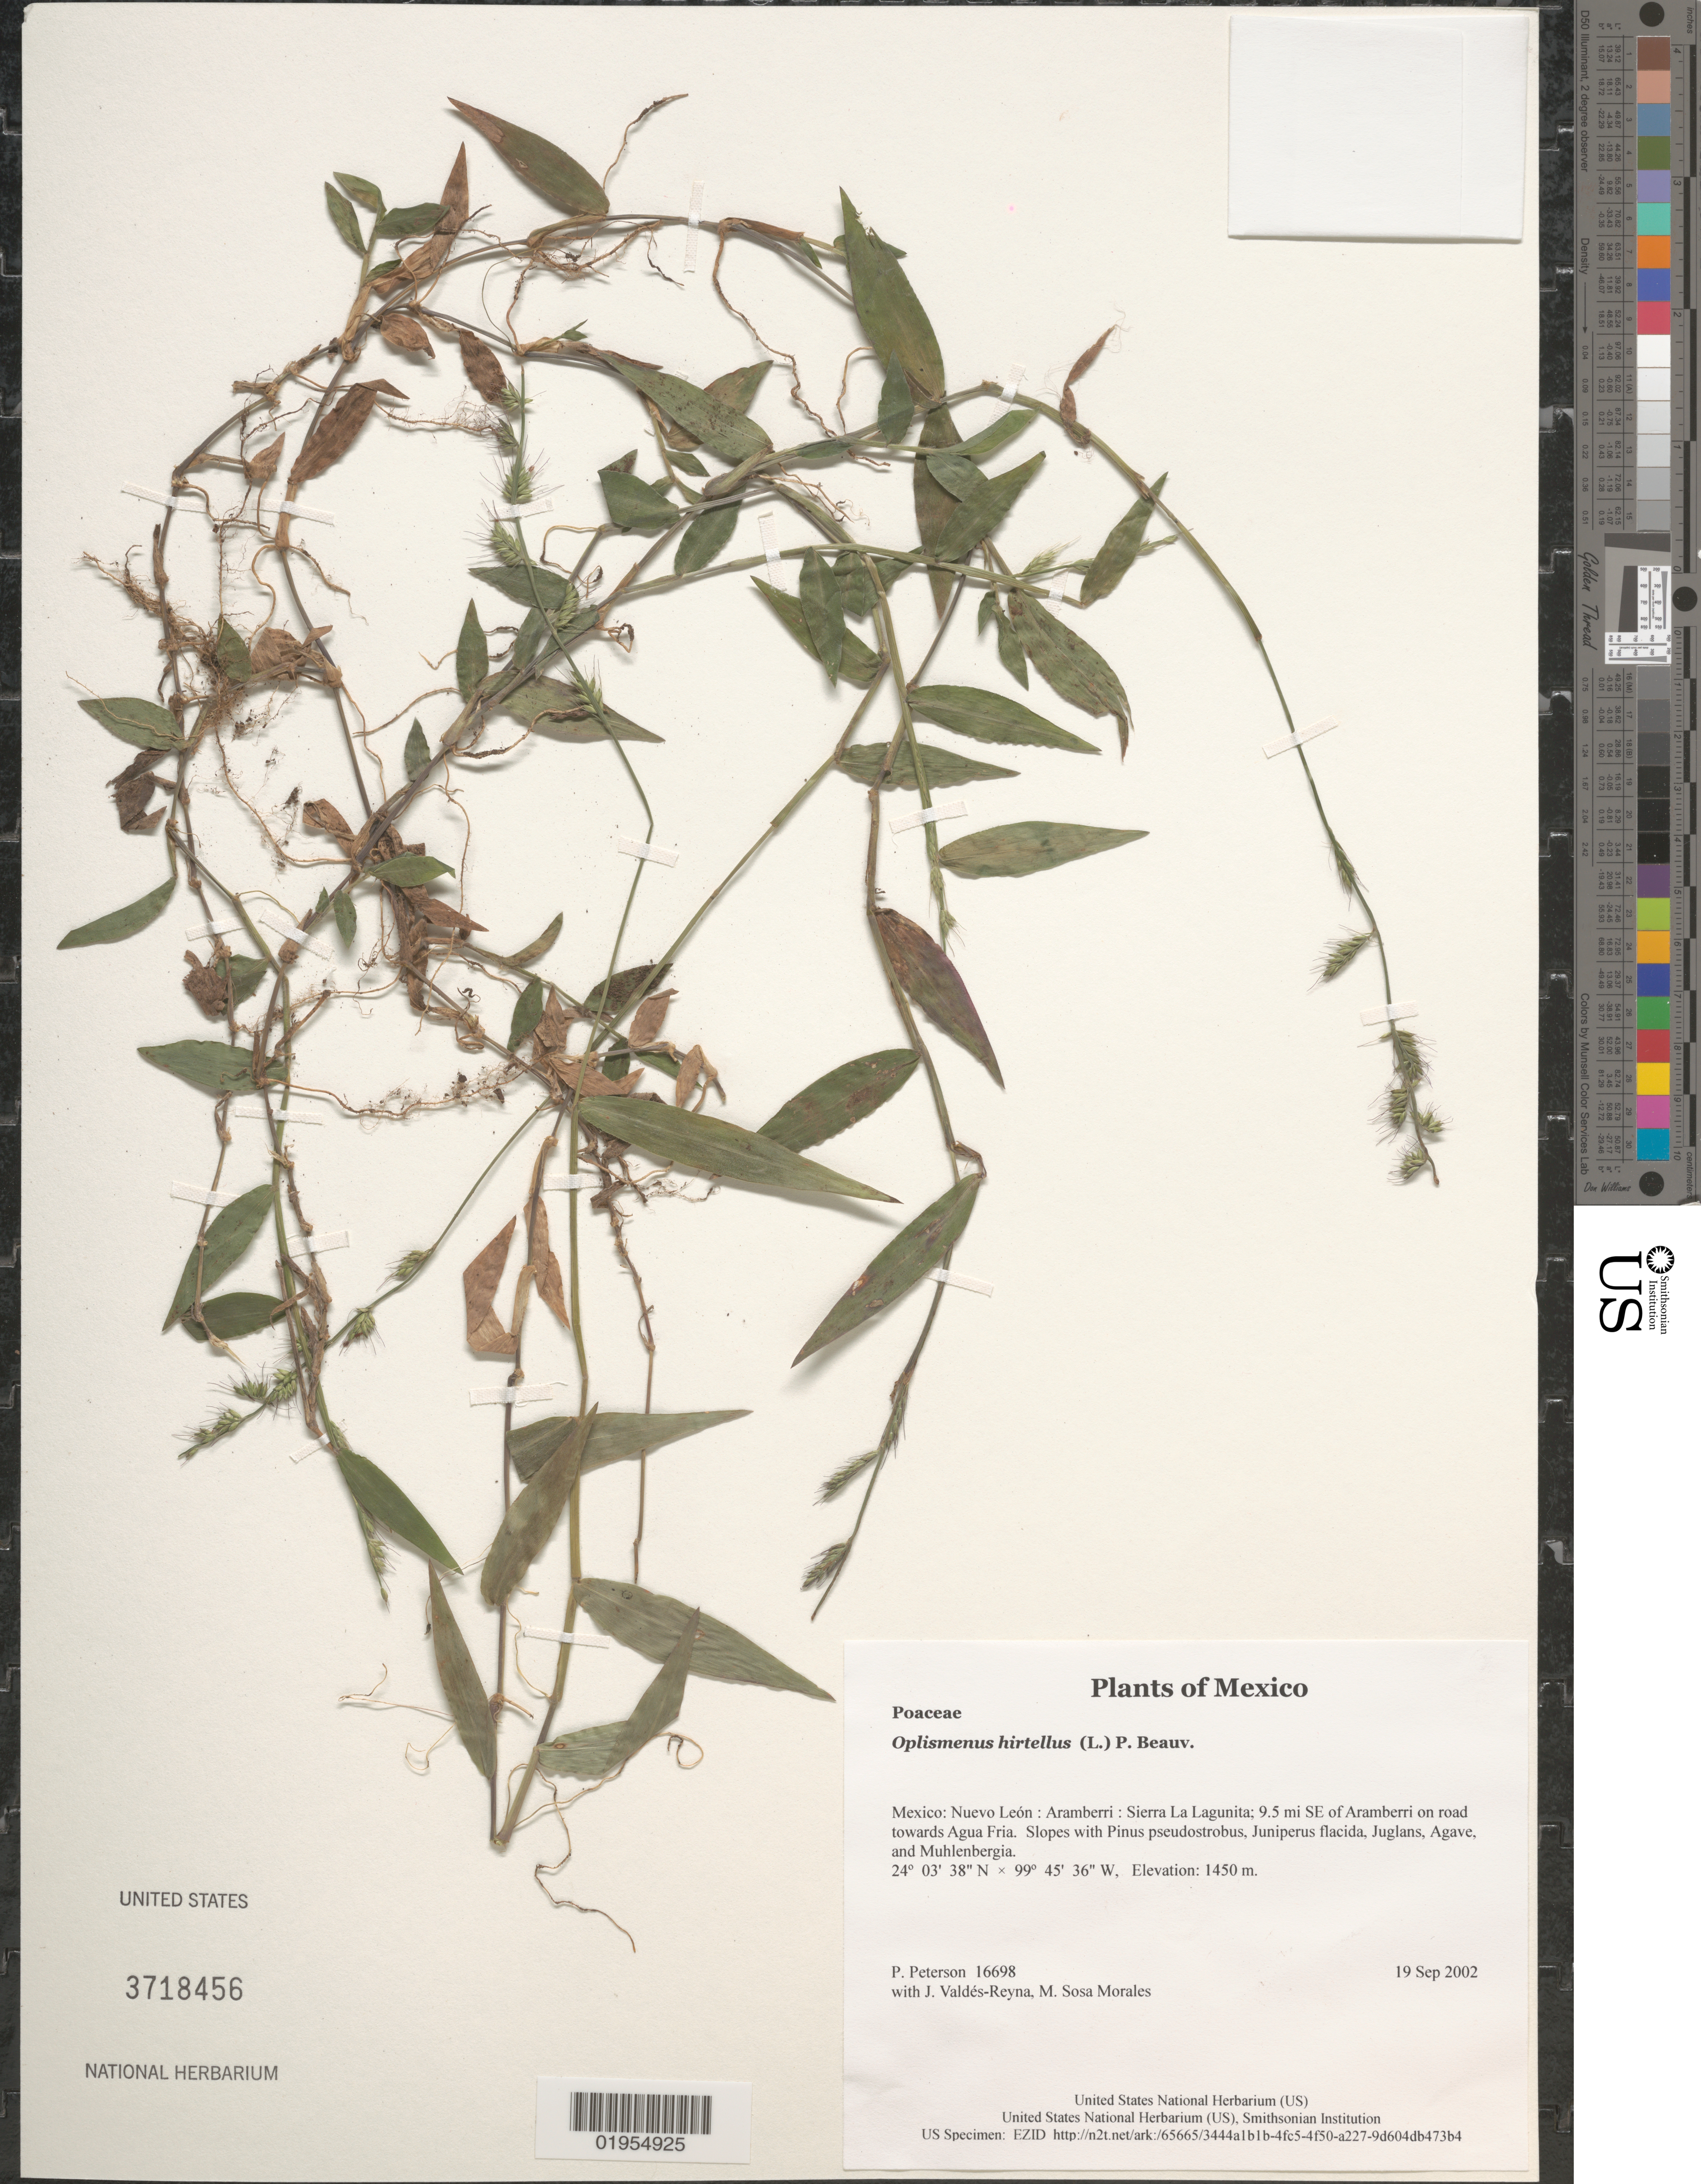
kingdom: Plantae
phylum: Tracheophyta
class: Liliopsida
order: Poales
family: Poaceae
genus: Oplismenus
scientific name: Oplismenus hirtellus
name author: (L.) P. Beauv.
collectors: P. M. Peterson, J. Valdés-Reyna & M. Sosa Morales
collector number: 16698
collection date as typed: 19 Sep 2002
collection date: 2002-09-19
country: Mexico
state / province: Nuevo León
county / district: Aramberri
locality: Sierra La Lagunita; 9.5 mi SE of Aramberri on road towards Agua Fria. Slopes with Pinus pseudostrobus, Juniperus flacida, Juglans, Agave, and Muhlenbergia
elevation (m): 1450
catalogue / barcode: US 3718456